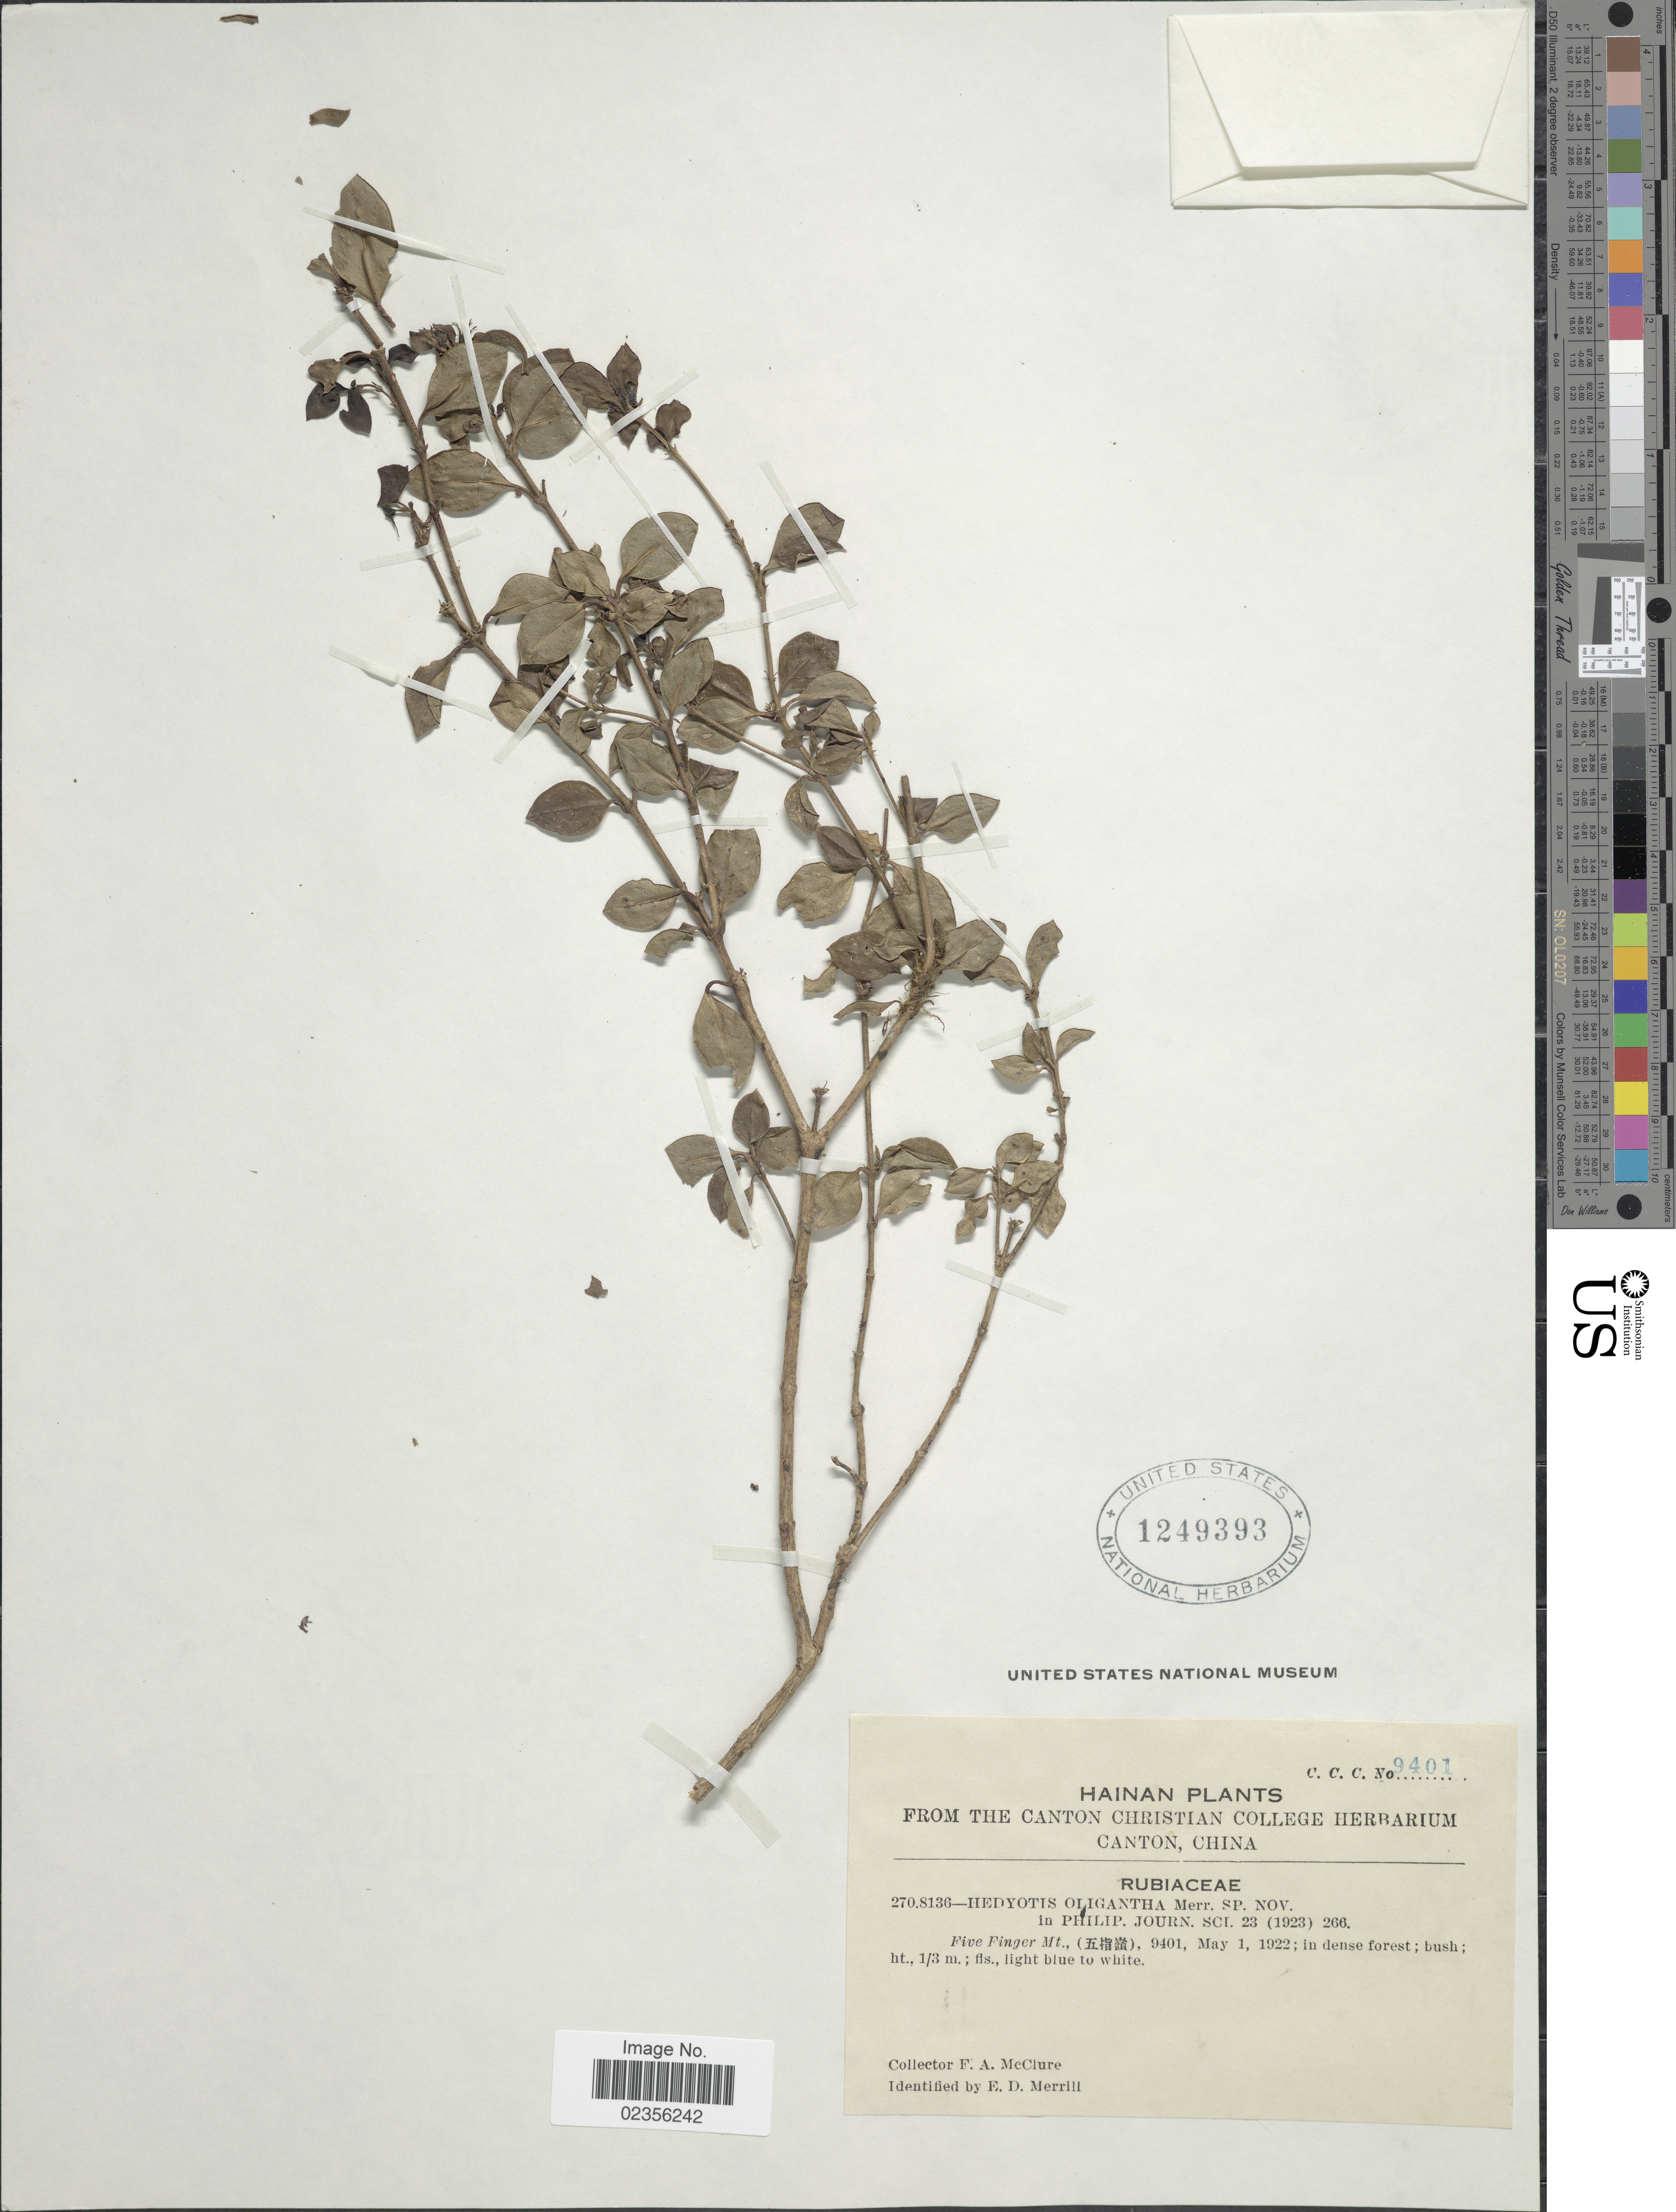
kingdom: Plantae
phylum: Tracheophyta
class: Magnoliopsida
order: Gentianales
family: Rubiaceae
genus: Hedyotis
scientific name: Hedyotis oligantha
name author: Merr.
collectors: F. A. McClure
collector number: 9401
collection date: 1922-05-01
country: China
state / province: Hainan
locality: Five Finger Mt.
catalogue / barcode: US 1249393